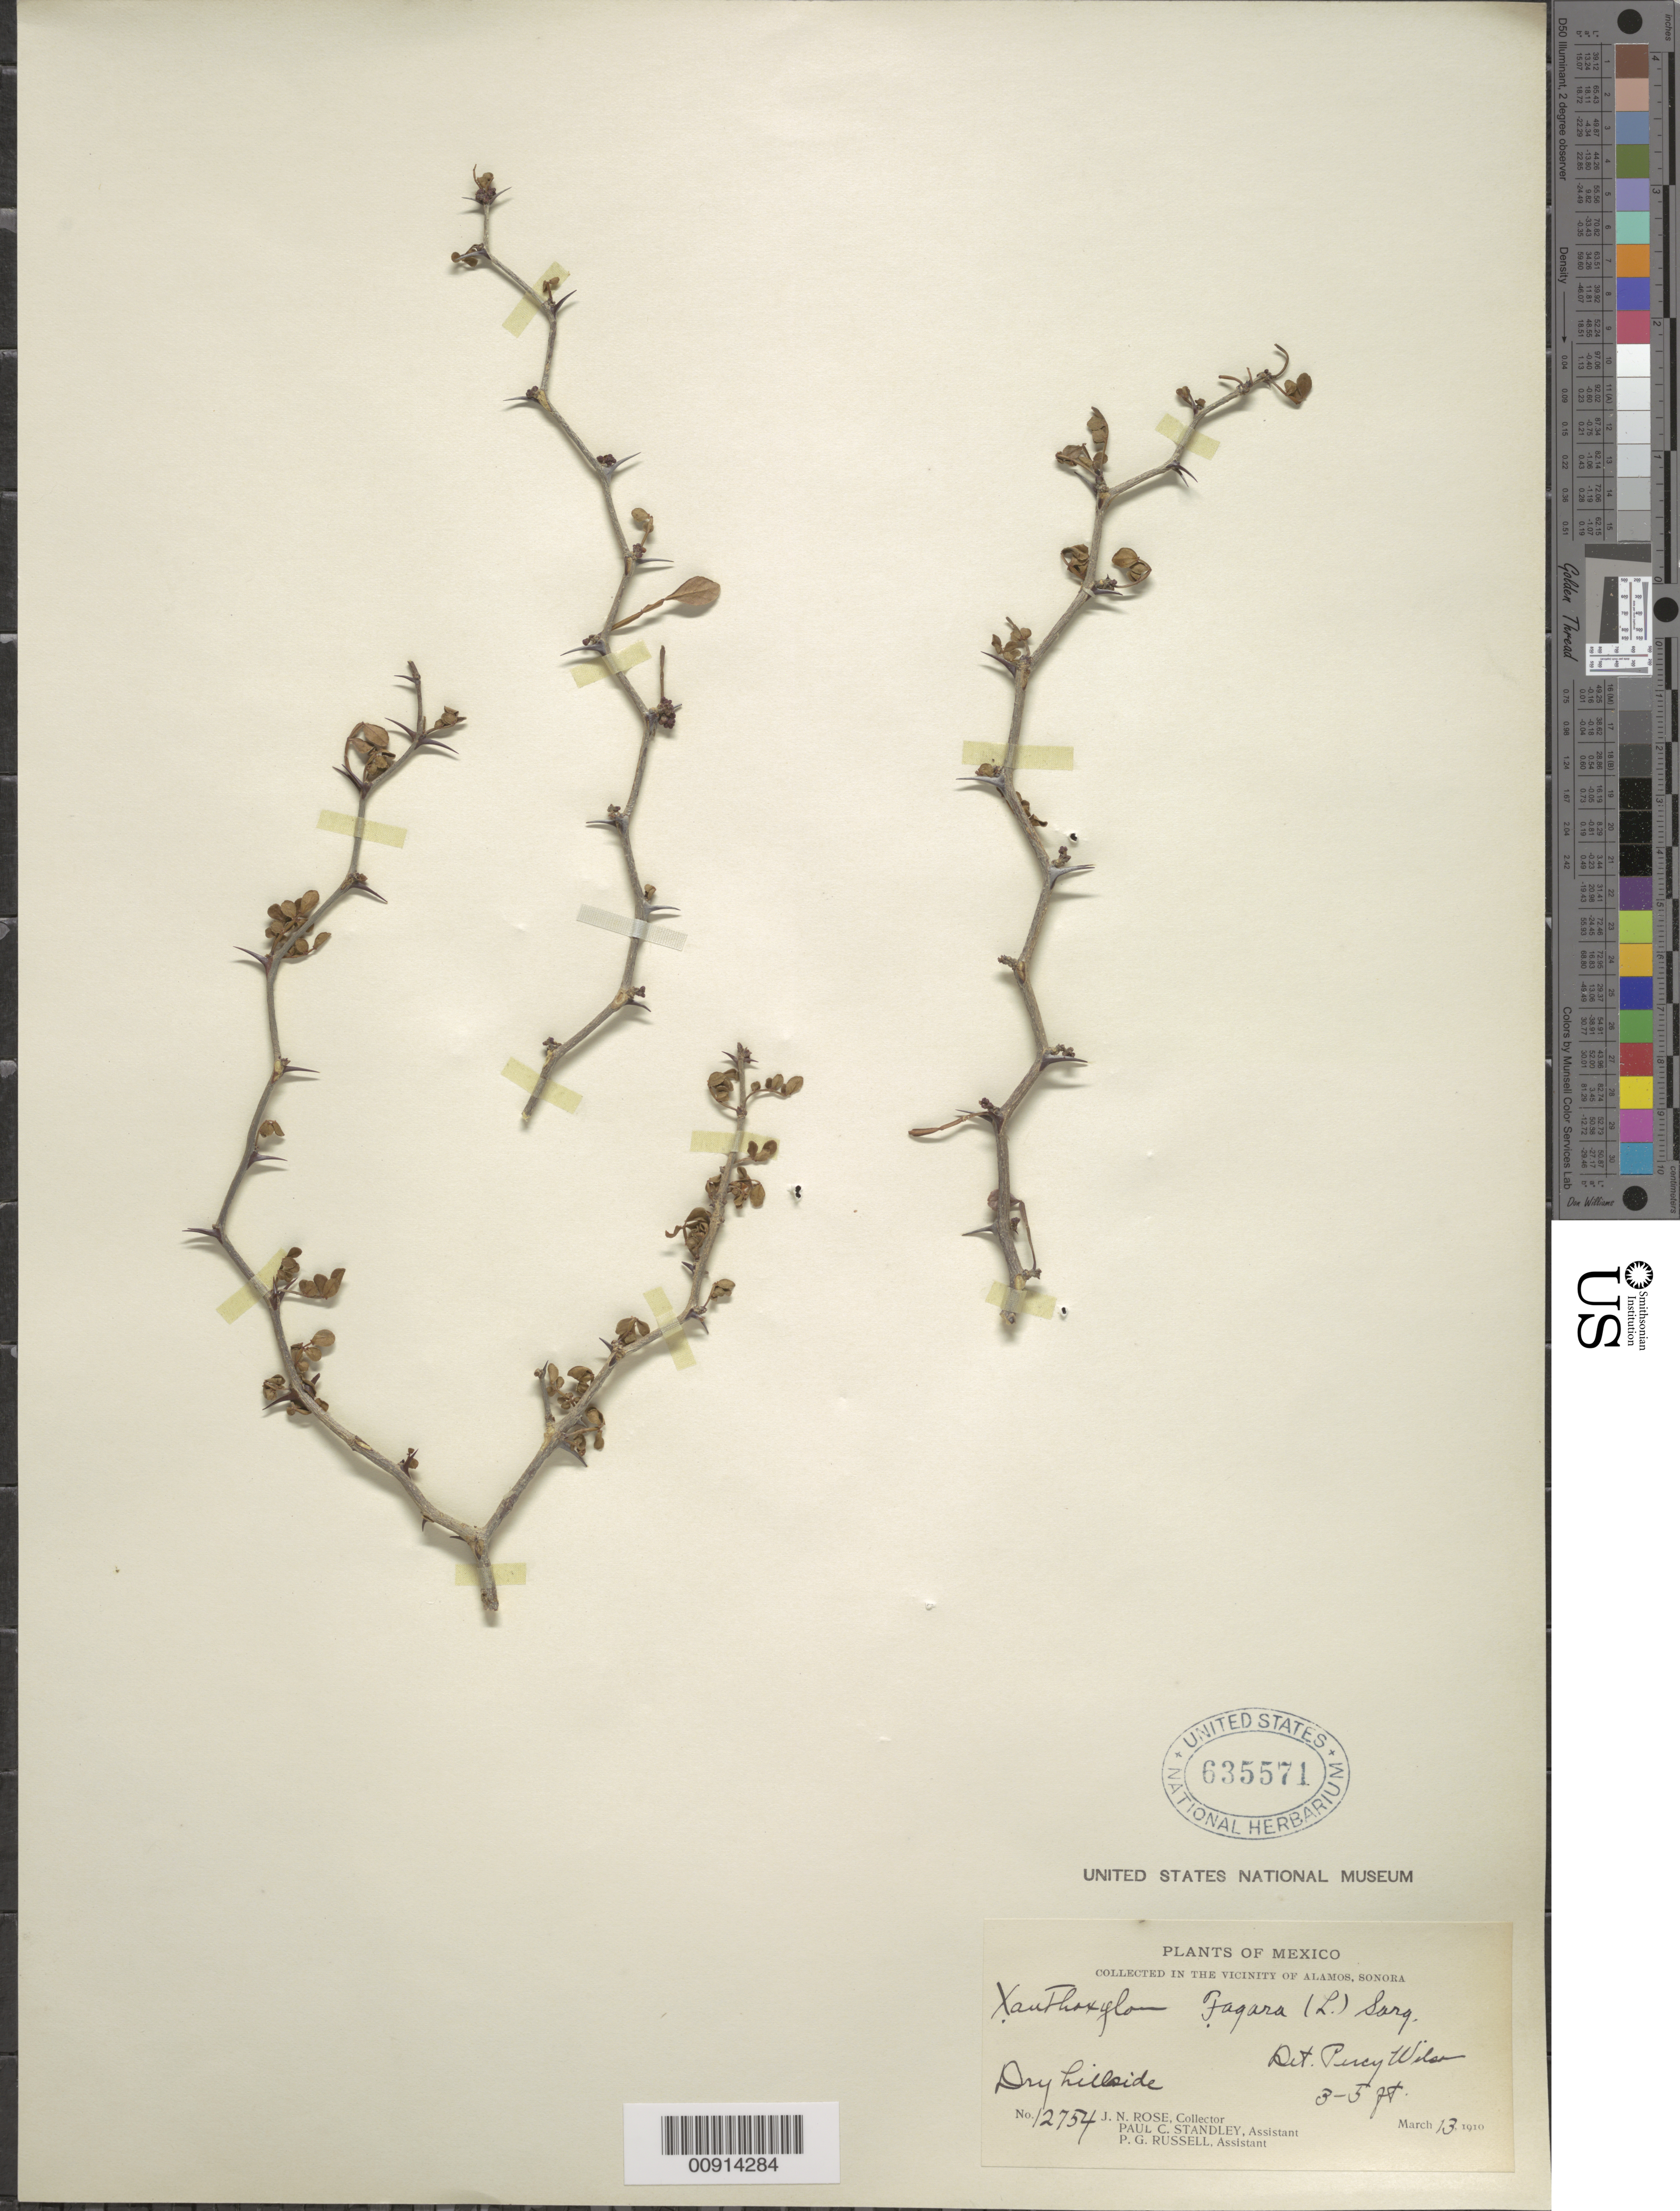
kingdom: Plantae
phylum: Tracheophyta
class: Magnoliopsida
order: Sapindales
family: Rutaceae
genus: Zanthoxylum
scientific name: Zanthoxylum fagara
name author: (L.) Sarg.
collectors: J. N. Rose, P. C. Standley & P. G. Russell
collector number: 12754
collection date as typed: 13 Mar 1910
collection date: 1910-03-13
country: Mexico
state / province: Sonora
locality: In the vicinity of Alamos, Sonora.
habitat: Dry hillside.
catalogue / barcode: US 635571